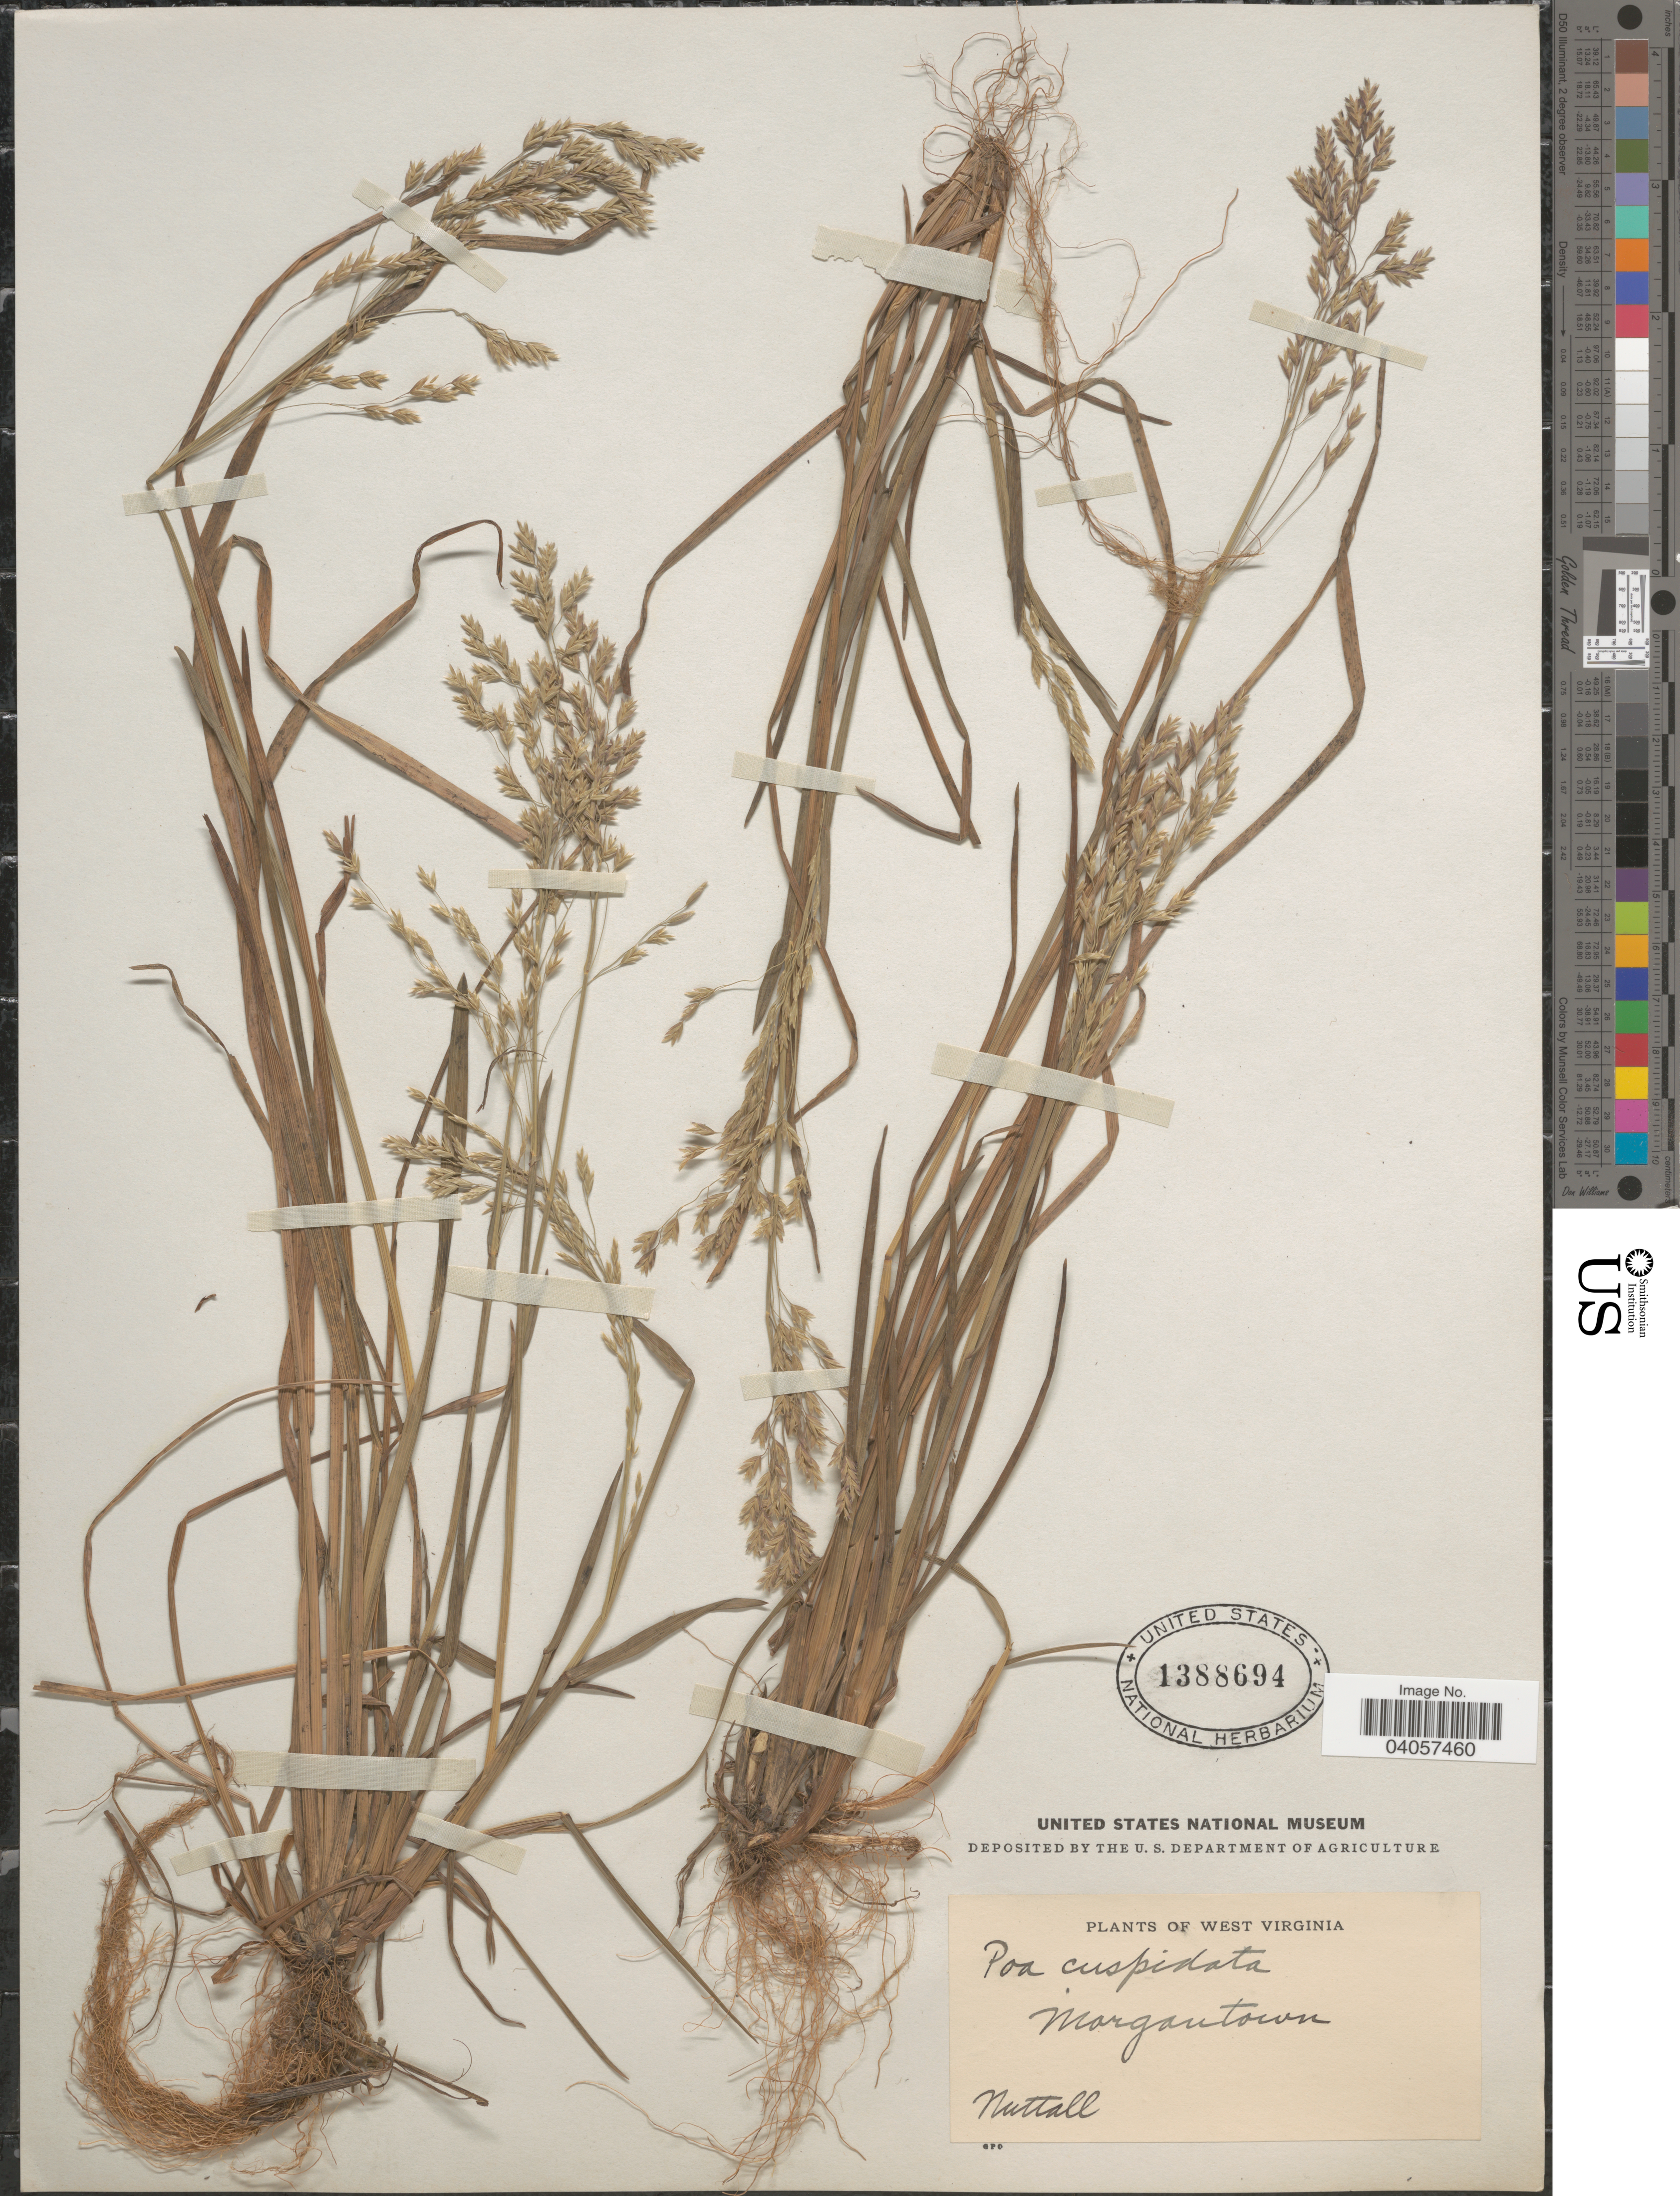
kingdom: Plantae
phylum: Tracheophyta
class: Liliopsida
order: Poales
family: Poaceae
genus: Poa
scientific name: Poa cuspidata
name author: Nutt.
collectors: Nuttall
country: United States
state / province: West Virginia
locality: Morgantown.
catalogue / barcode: US 1388694